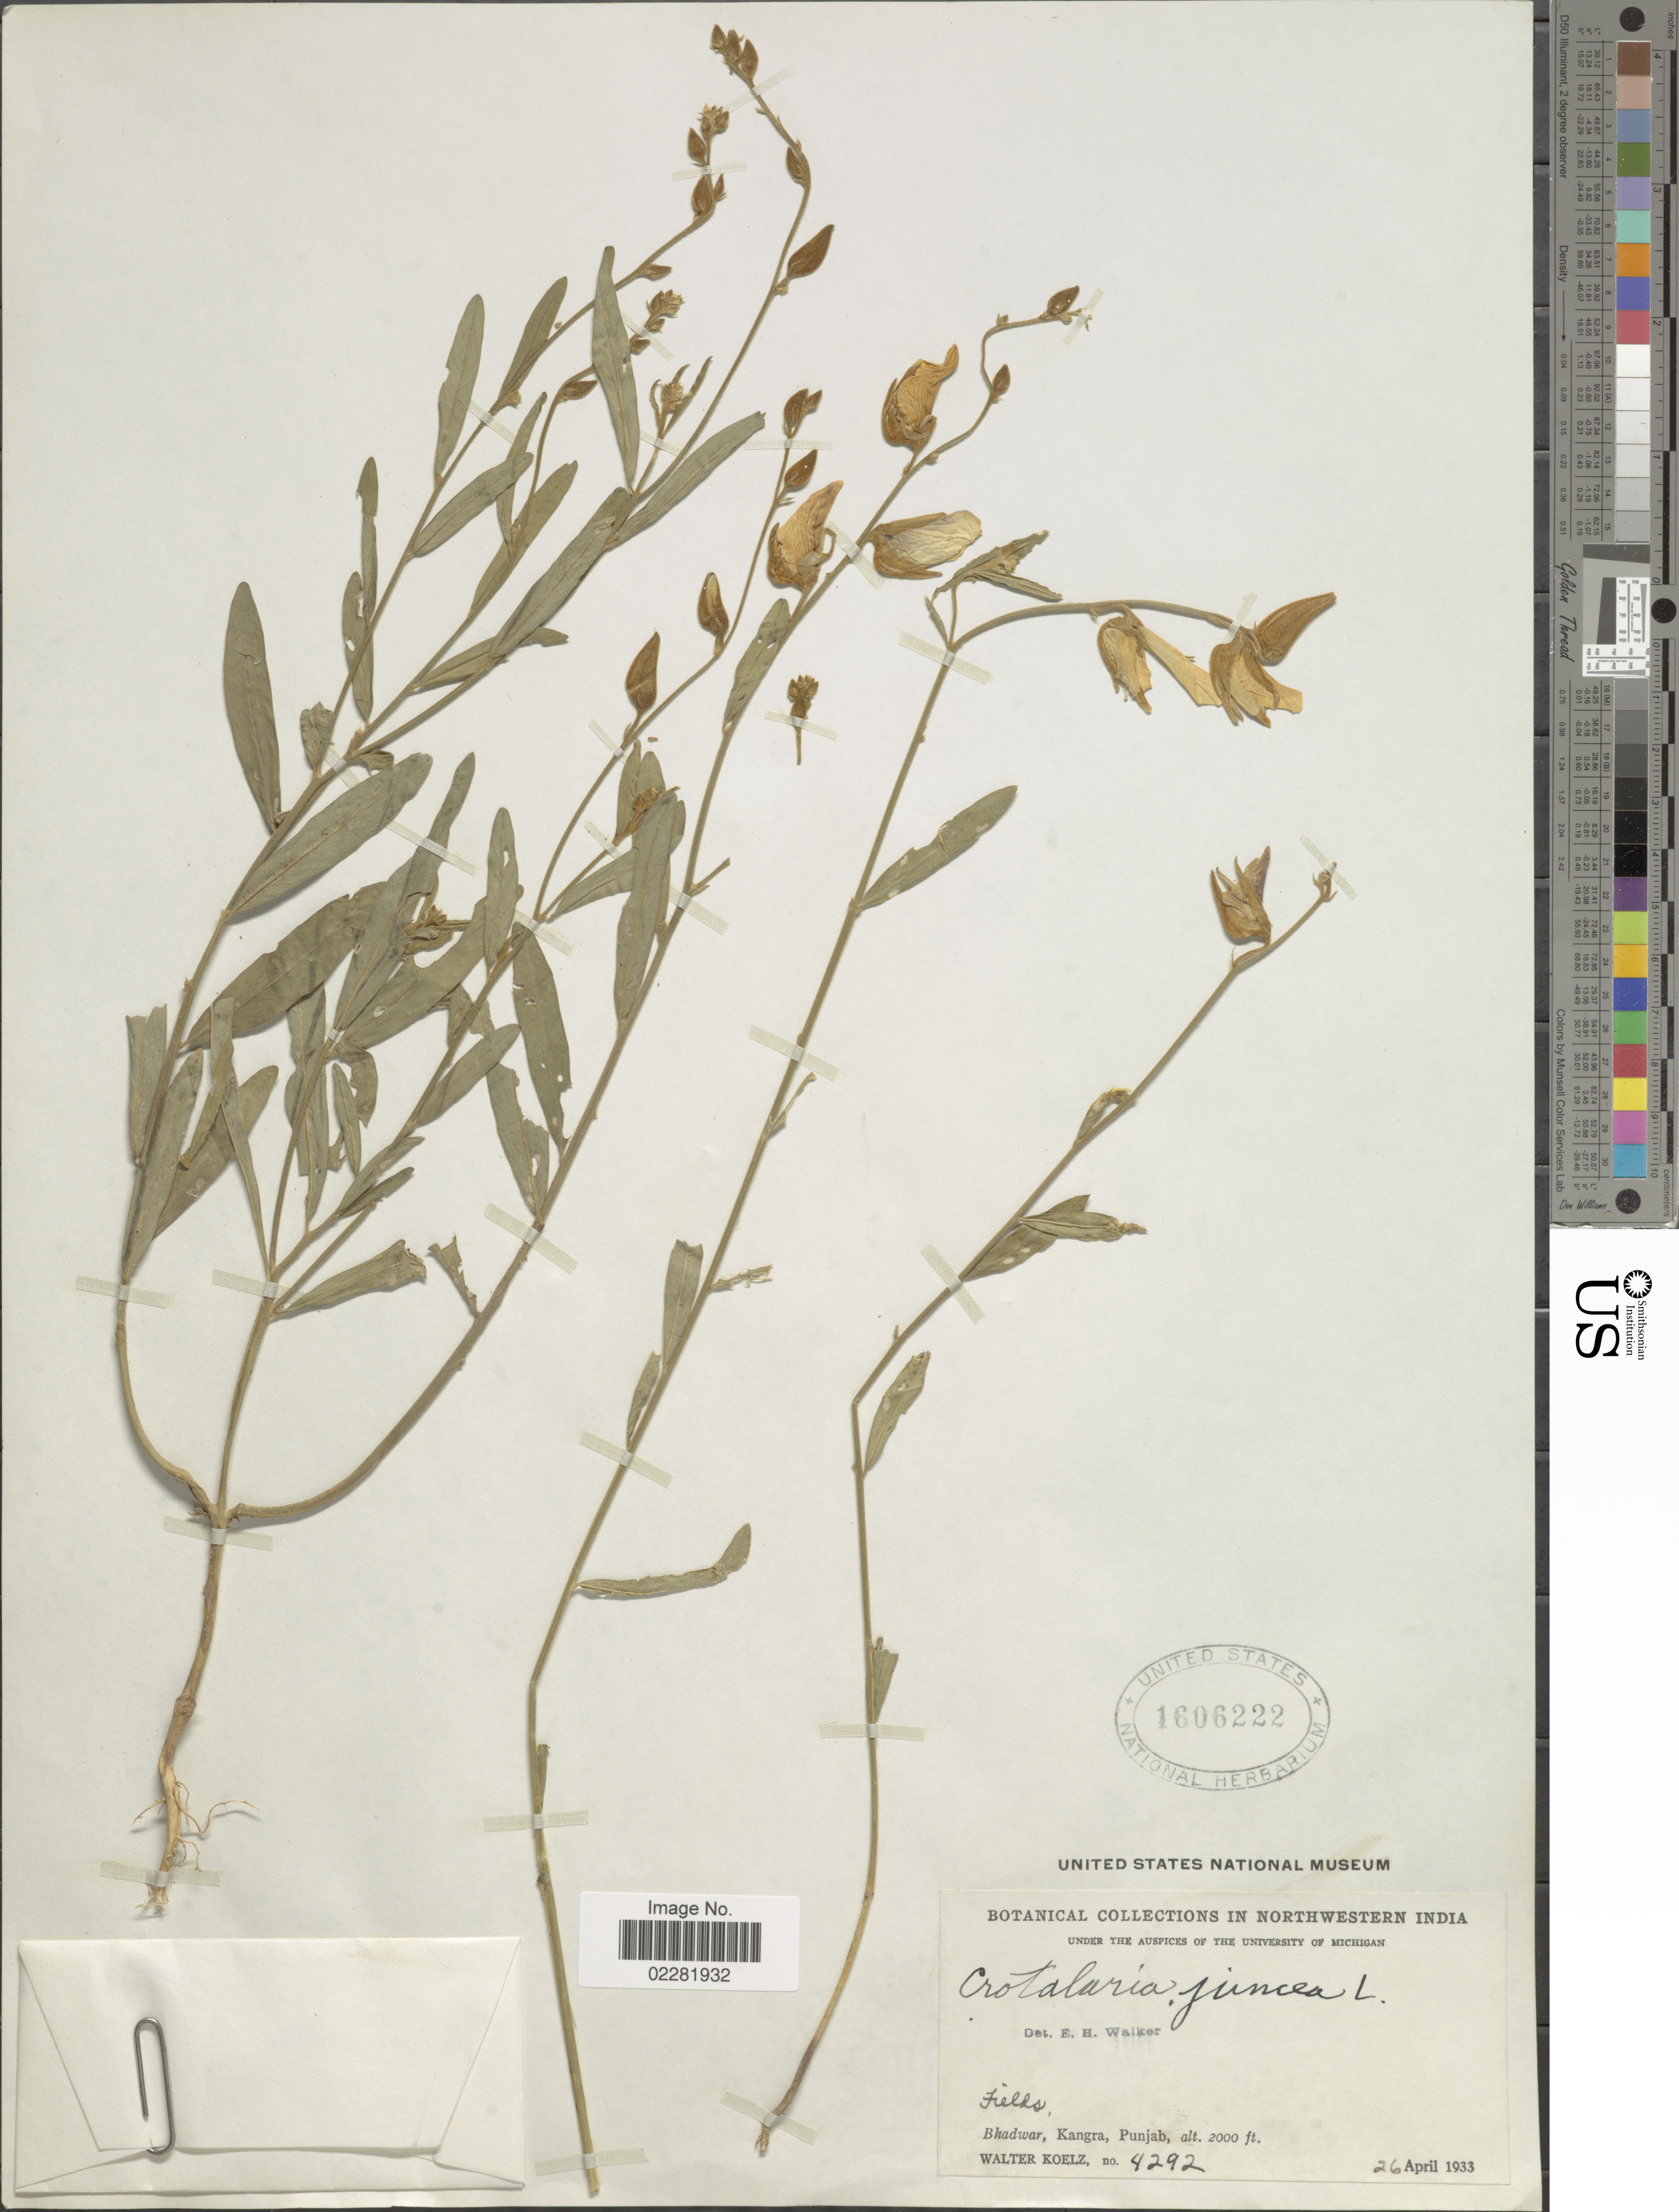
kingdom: Plantae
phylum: Tracheophyta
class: Magnoliopsida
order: Fabales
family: Fabaceae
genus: Crotalaria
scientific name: Crotalaria juncea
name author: L.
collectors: W. N. Koelz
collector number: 4292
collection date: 1933-04-26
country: India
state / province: Himachal Pradesh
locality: Bhadwar, Kangra, Northwestern India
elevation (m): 610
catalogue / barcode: US 1606222